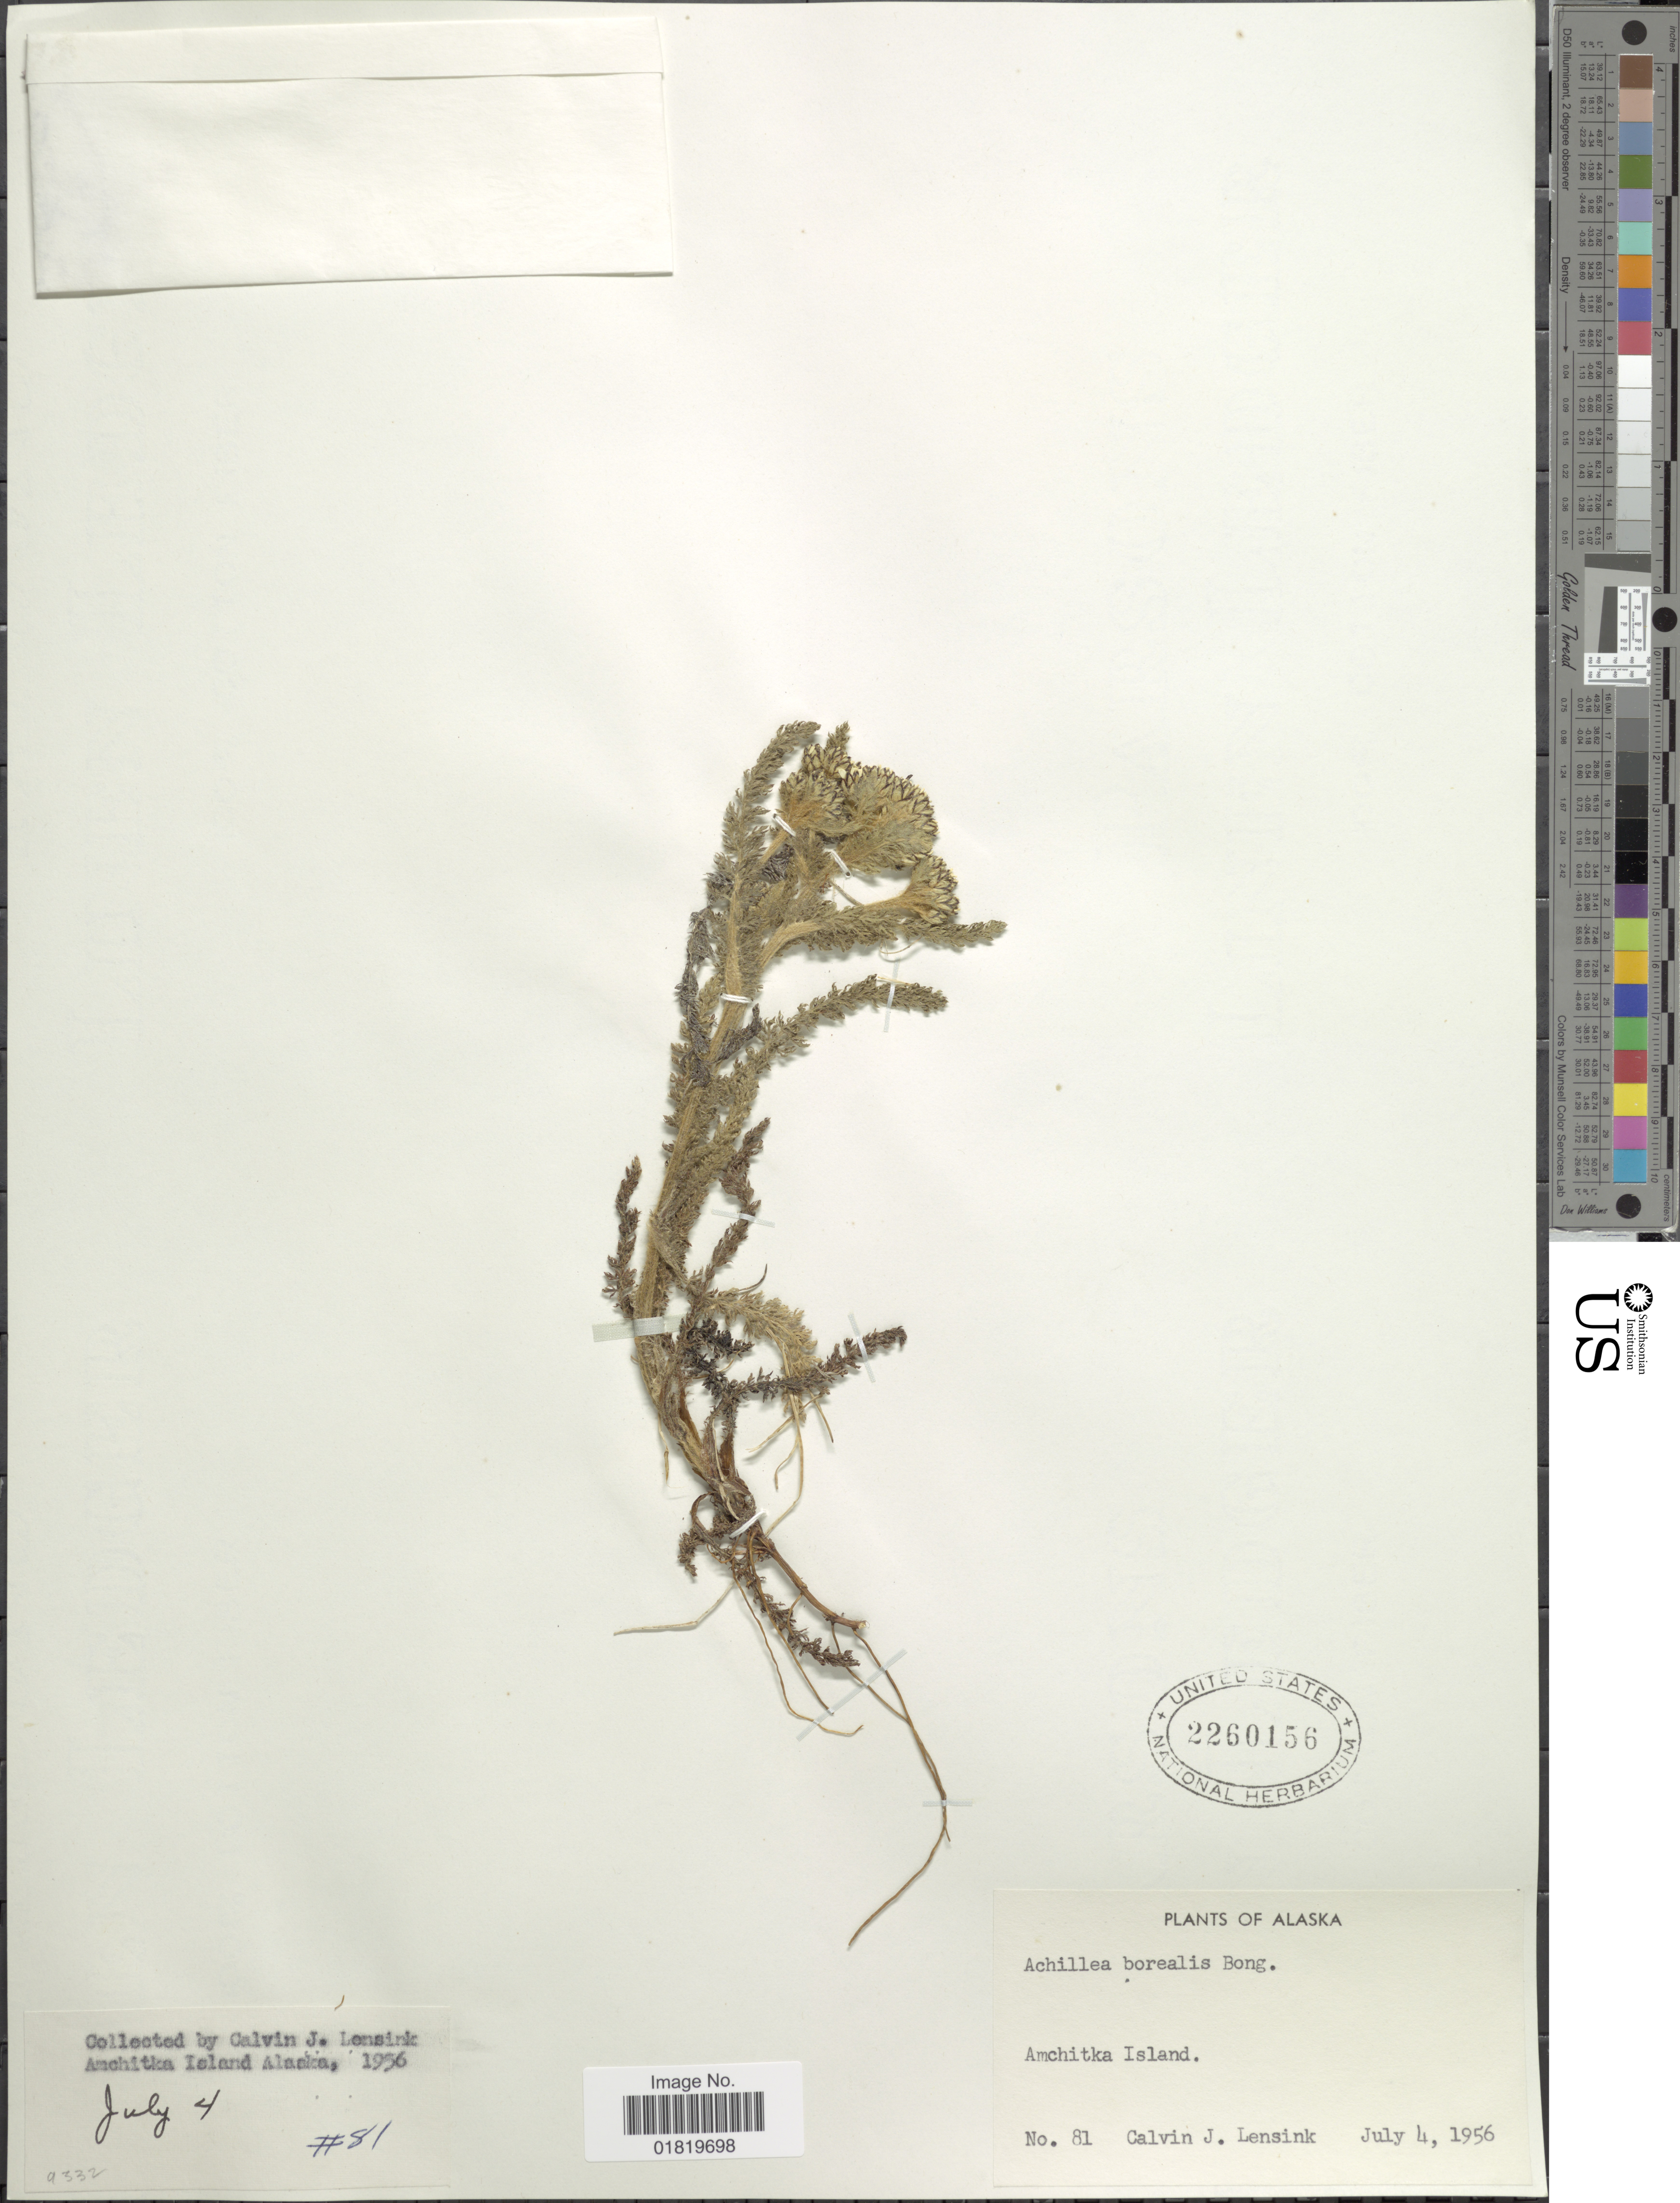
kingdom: Plantae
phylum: Tracheophyta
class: Magnoliopsida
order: Asterales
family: Asteraceae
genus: Achillea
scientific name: Achillea borealis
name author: Bong.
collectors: C. Lensink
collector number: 81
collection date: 1956-07-04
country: United States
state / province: Alaska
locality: Amchitka Island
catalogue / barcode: US 2260156